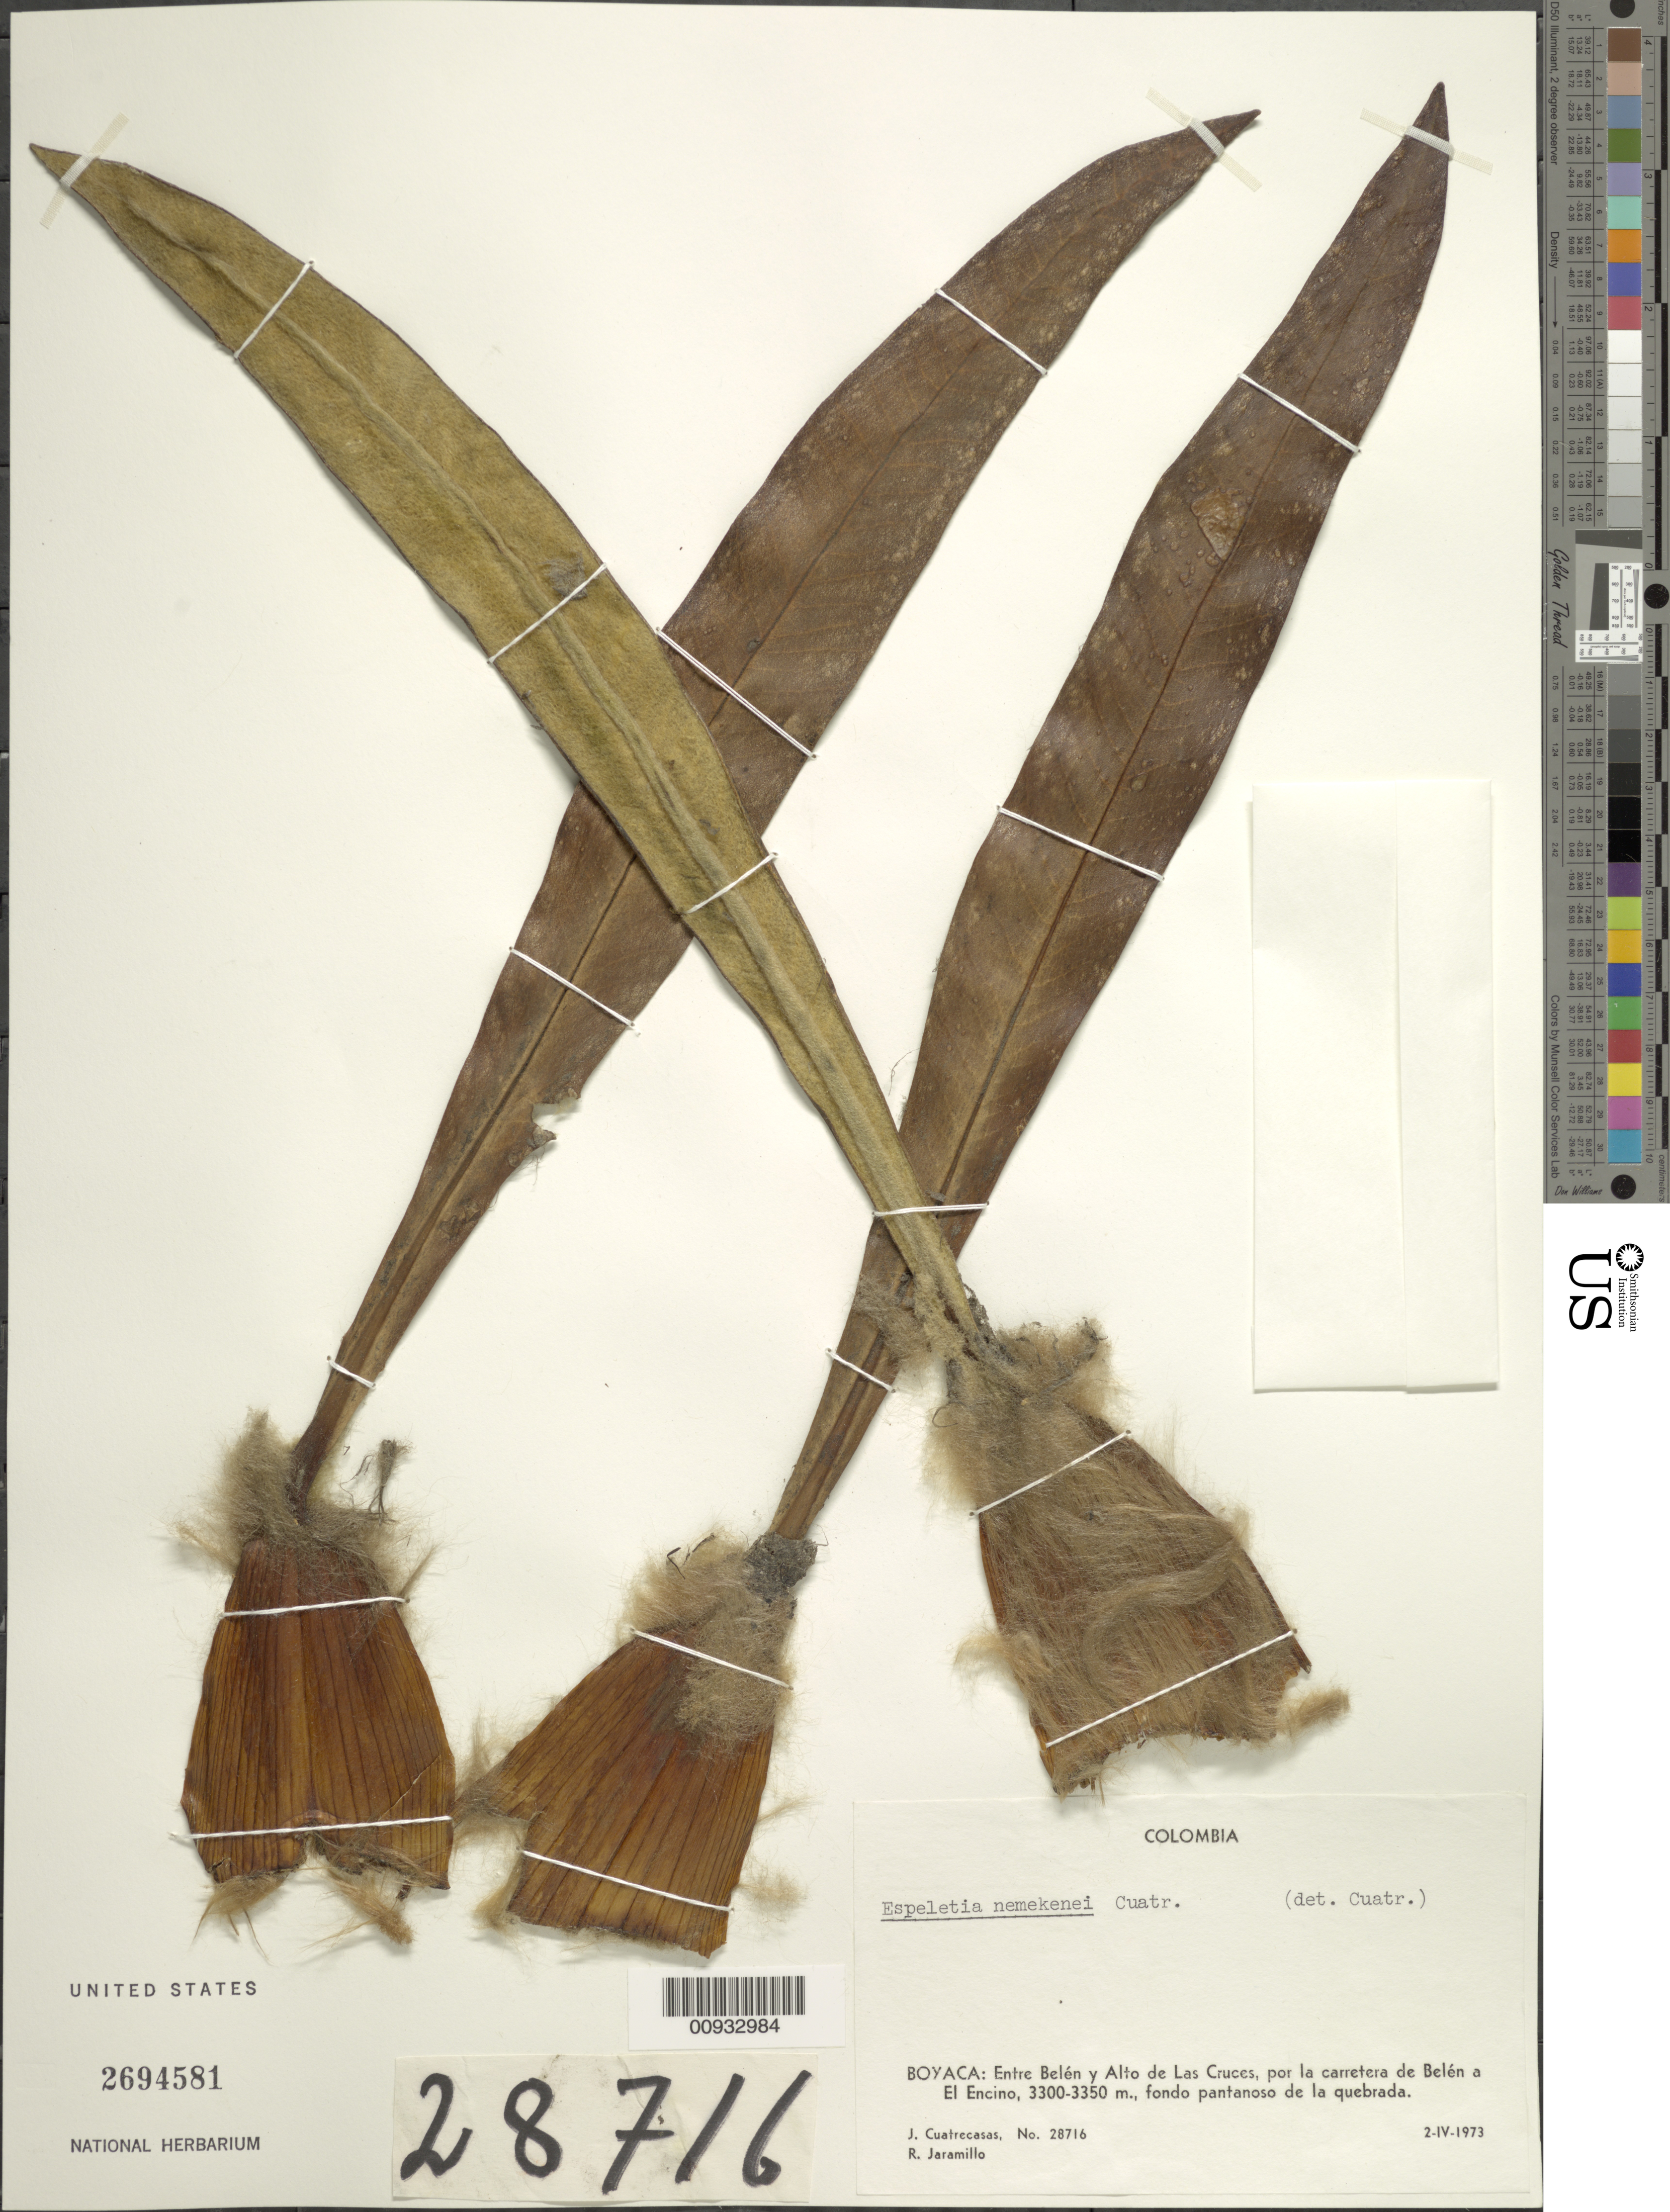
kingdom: Plantae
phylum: Tracheophyta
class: Magnoliopsida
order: Asterales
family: Asteraceae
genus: Espeletia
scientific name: Espeletia nemekenei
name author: Cuatrec.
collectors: J. Cuatrecasas & R. Jaramillo M.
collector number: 28716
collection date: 1973-04-02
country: Colombia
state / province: Boyacá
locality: Entre Belen y Alto de Las Cruces, por la carretera de Belen a El Encino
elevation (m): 3300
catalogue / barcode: US 2694581